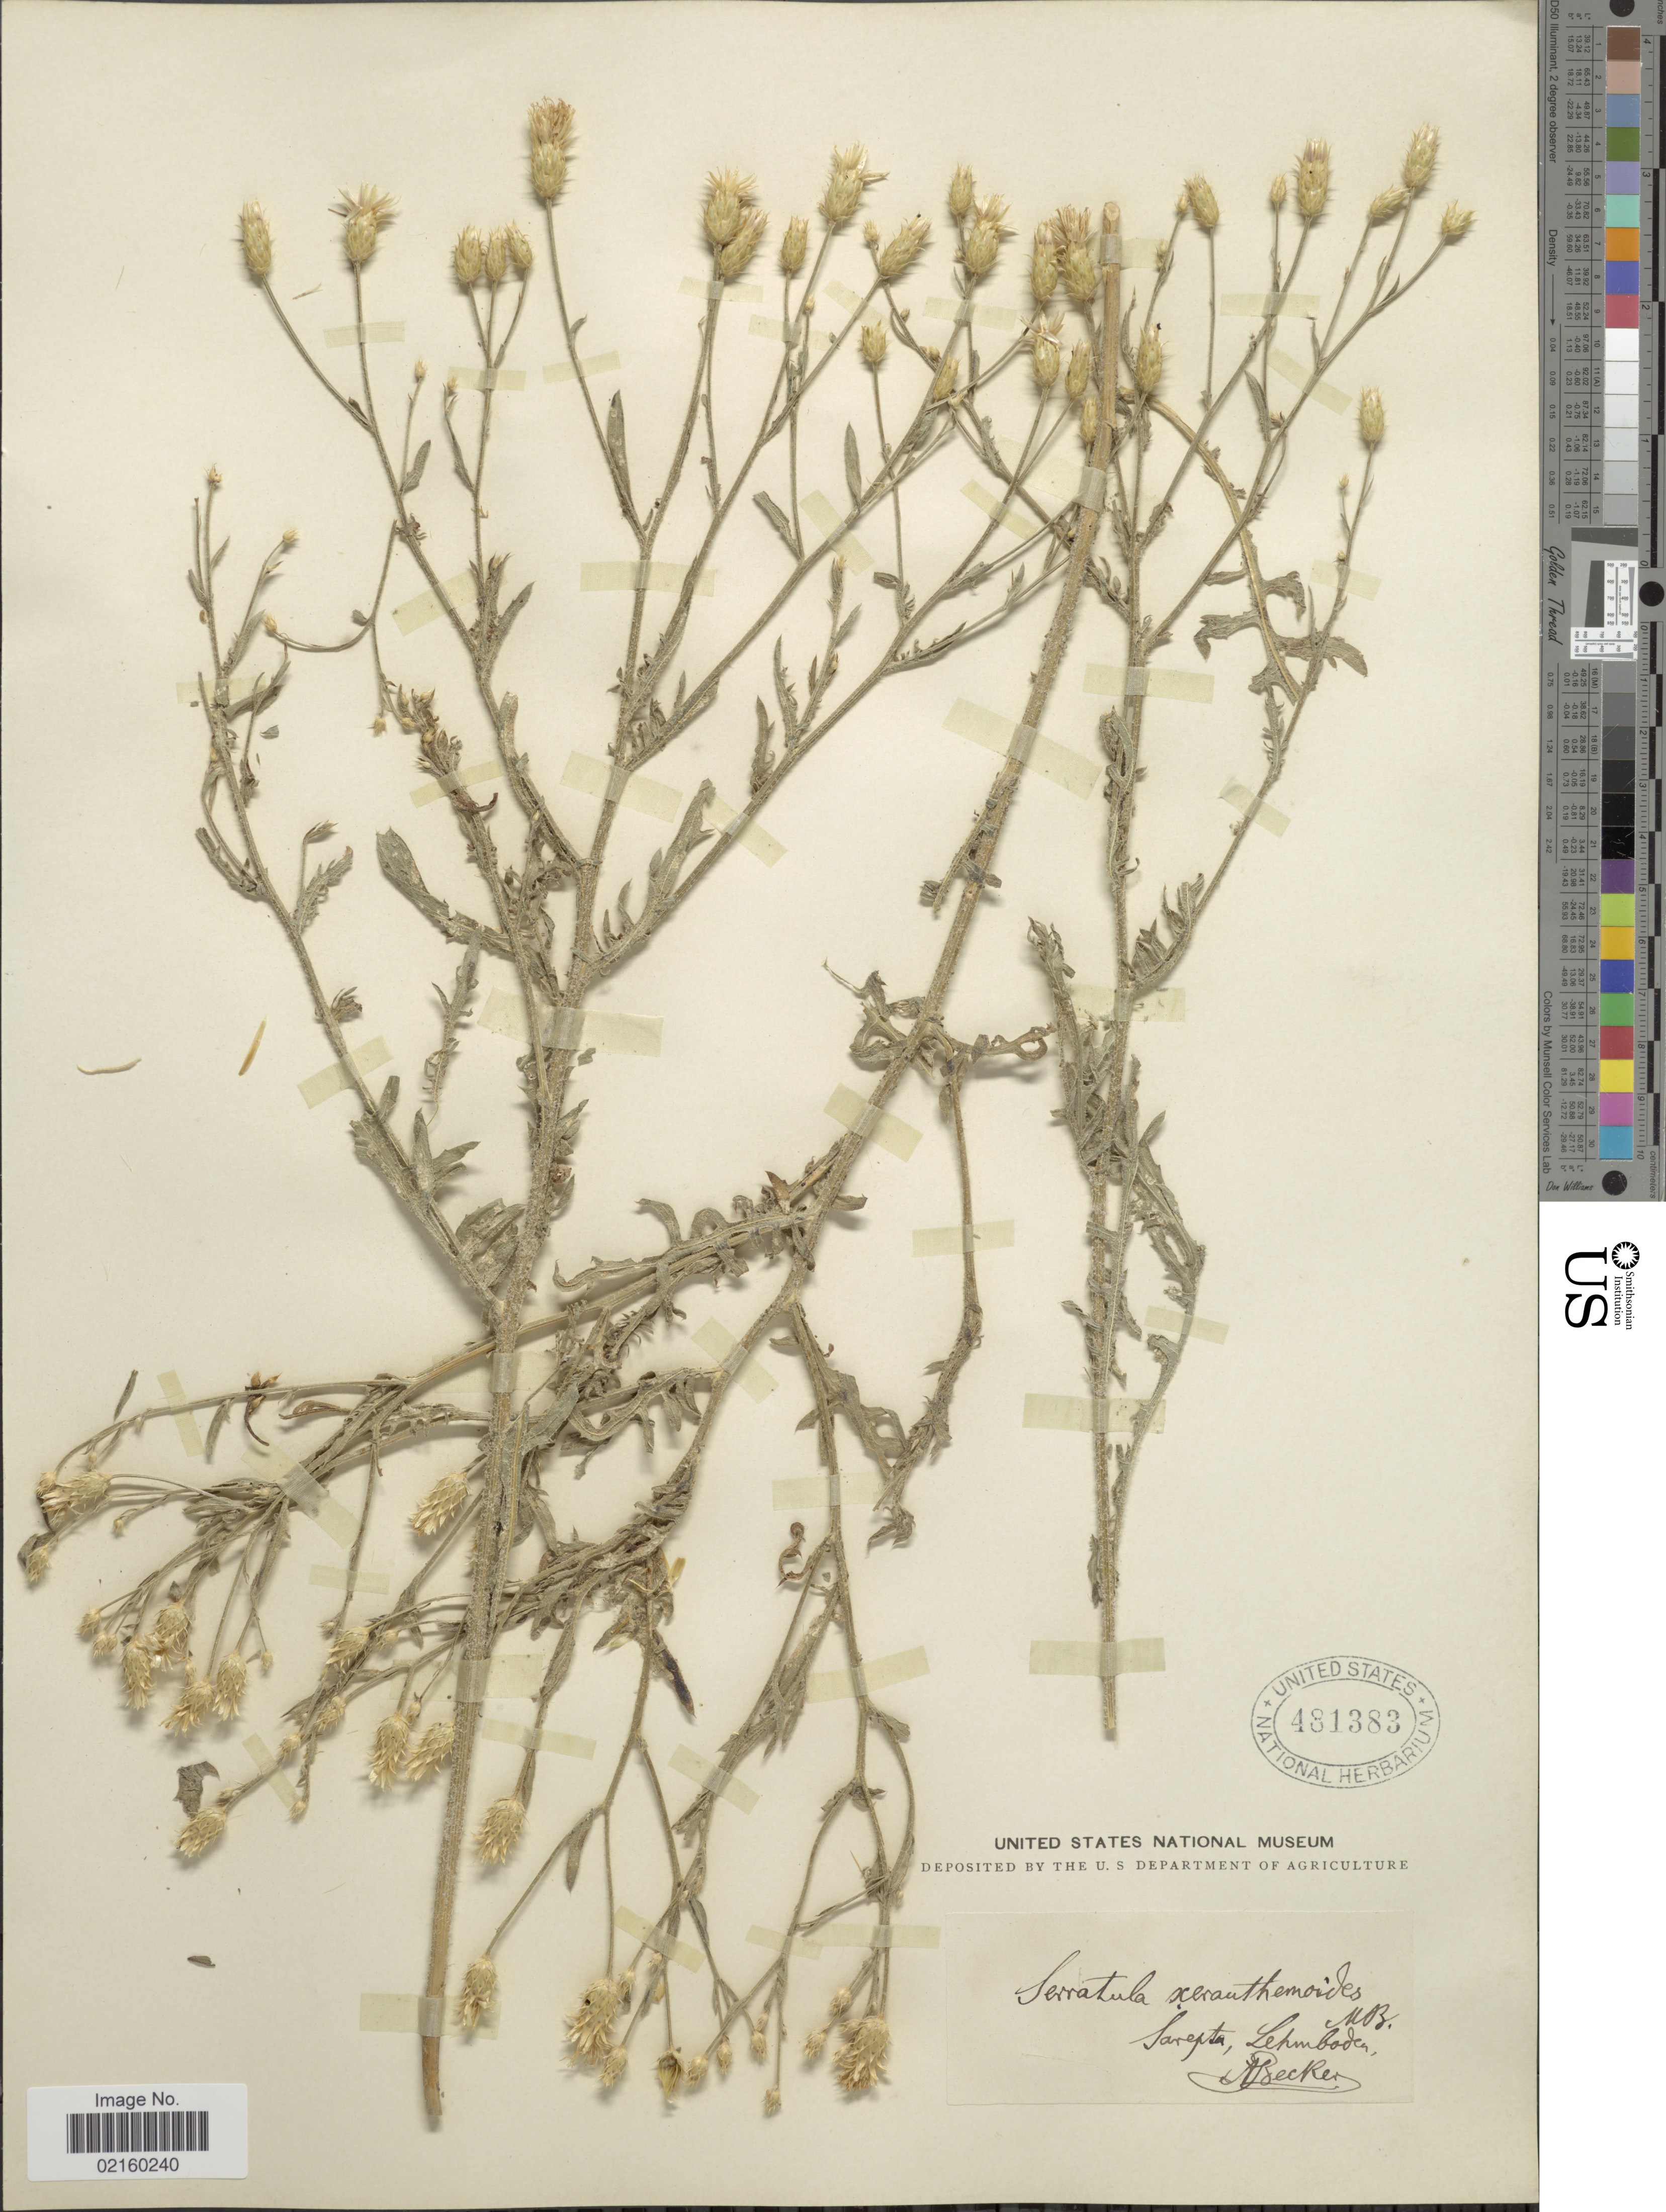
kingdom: Plantae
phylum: Tracheophyta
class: Magnoliopsida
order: Asterales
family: Asteraceae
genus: Klasea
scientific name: Klasea erucifolia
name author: (L.) Greuter & Wagenitz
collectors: A. Becker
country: Russian Federation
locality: Sarepta, Lehmboden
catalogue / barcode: US 481383